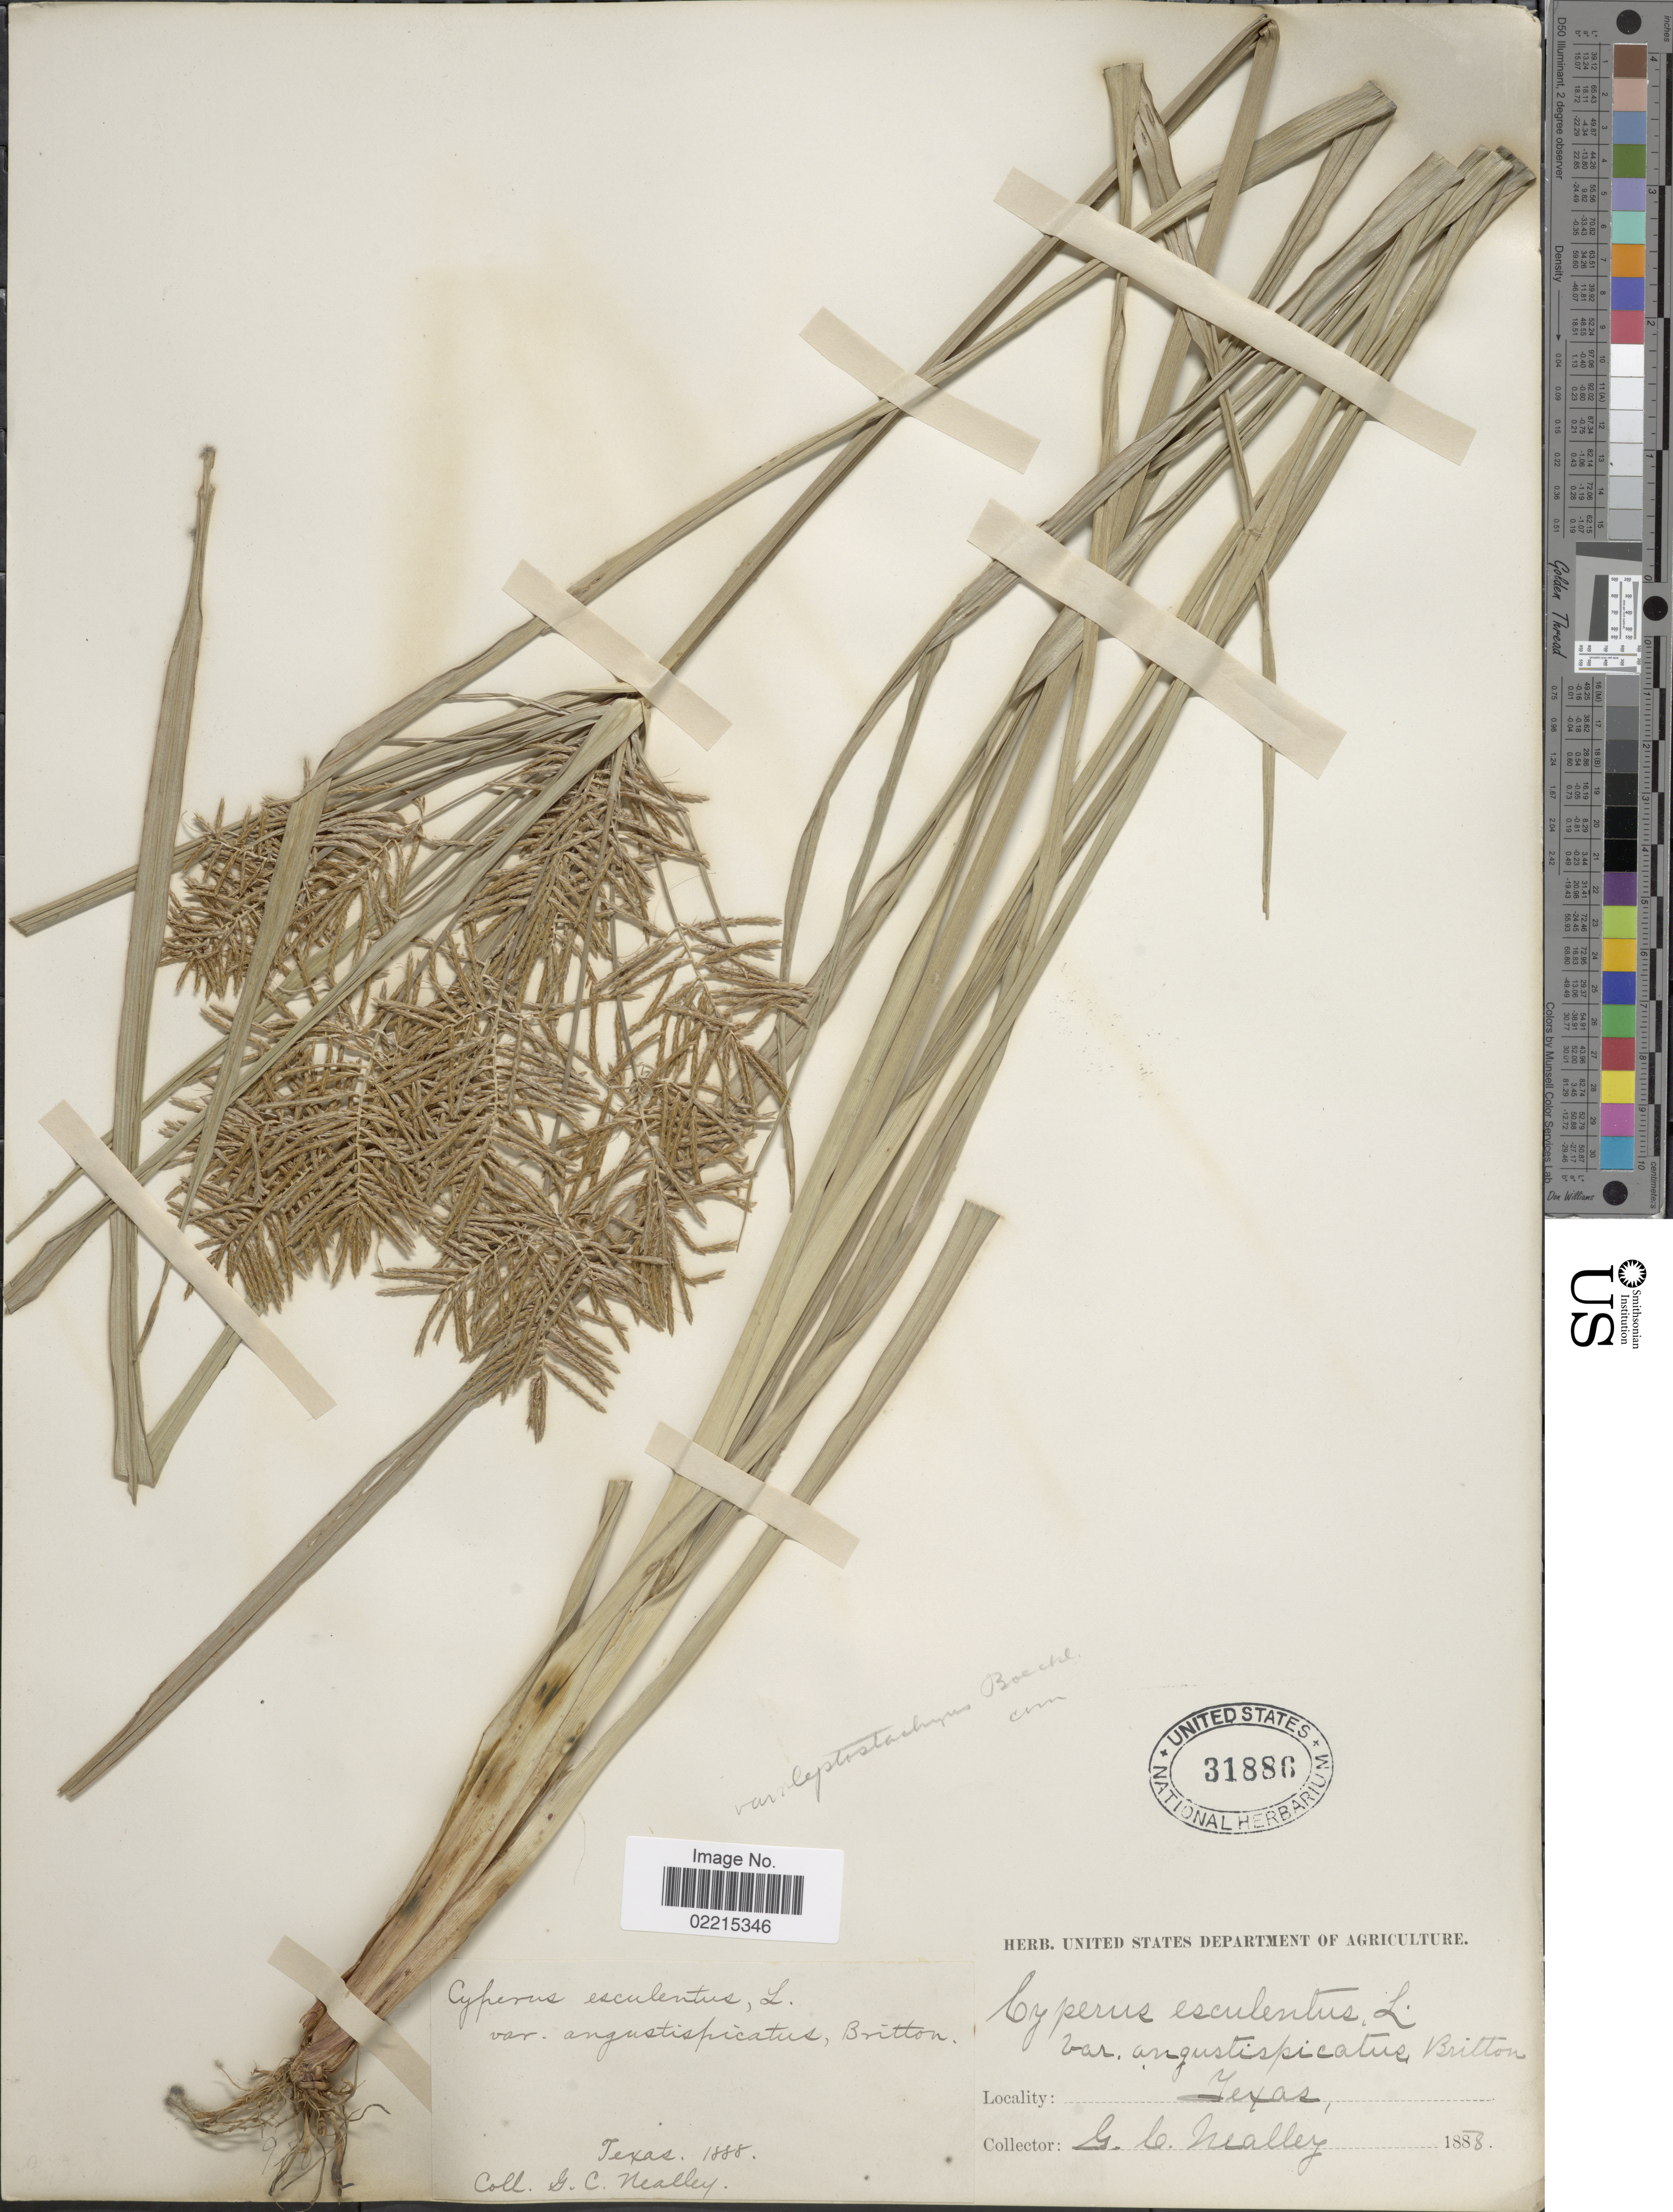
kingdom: Plantae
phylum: Tracheophyta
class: Liliopsida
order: Poales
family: Cyperaceae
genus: Cyperus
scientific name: Cyperus esculentus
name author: L.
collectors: G. C. Nealley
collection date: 1888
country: United States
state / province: Texas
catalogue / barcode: US 31886